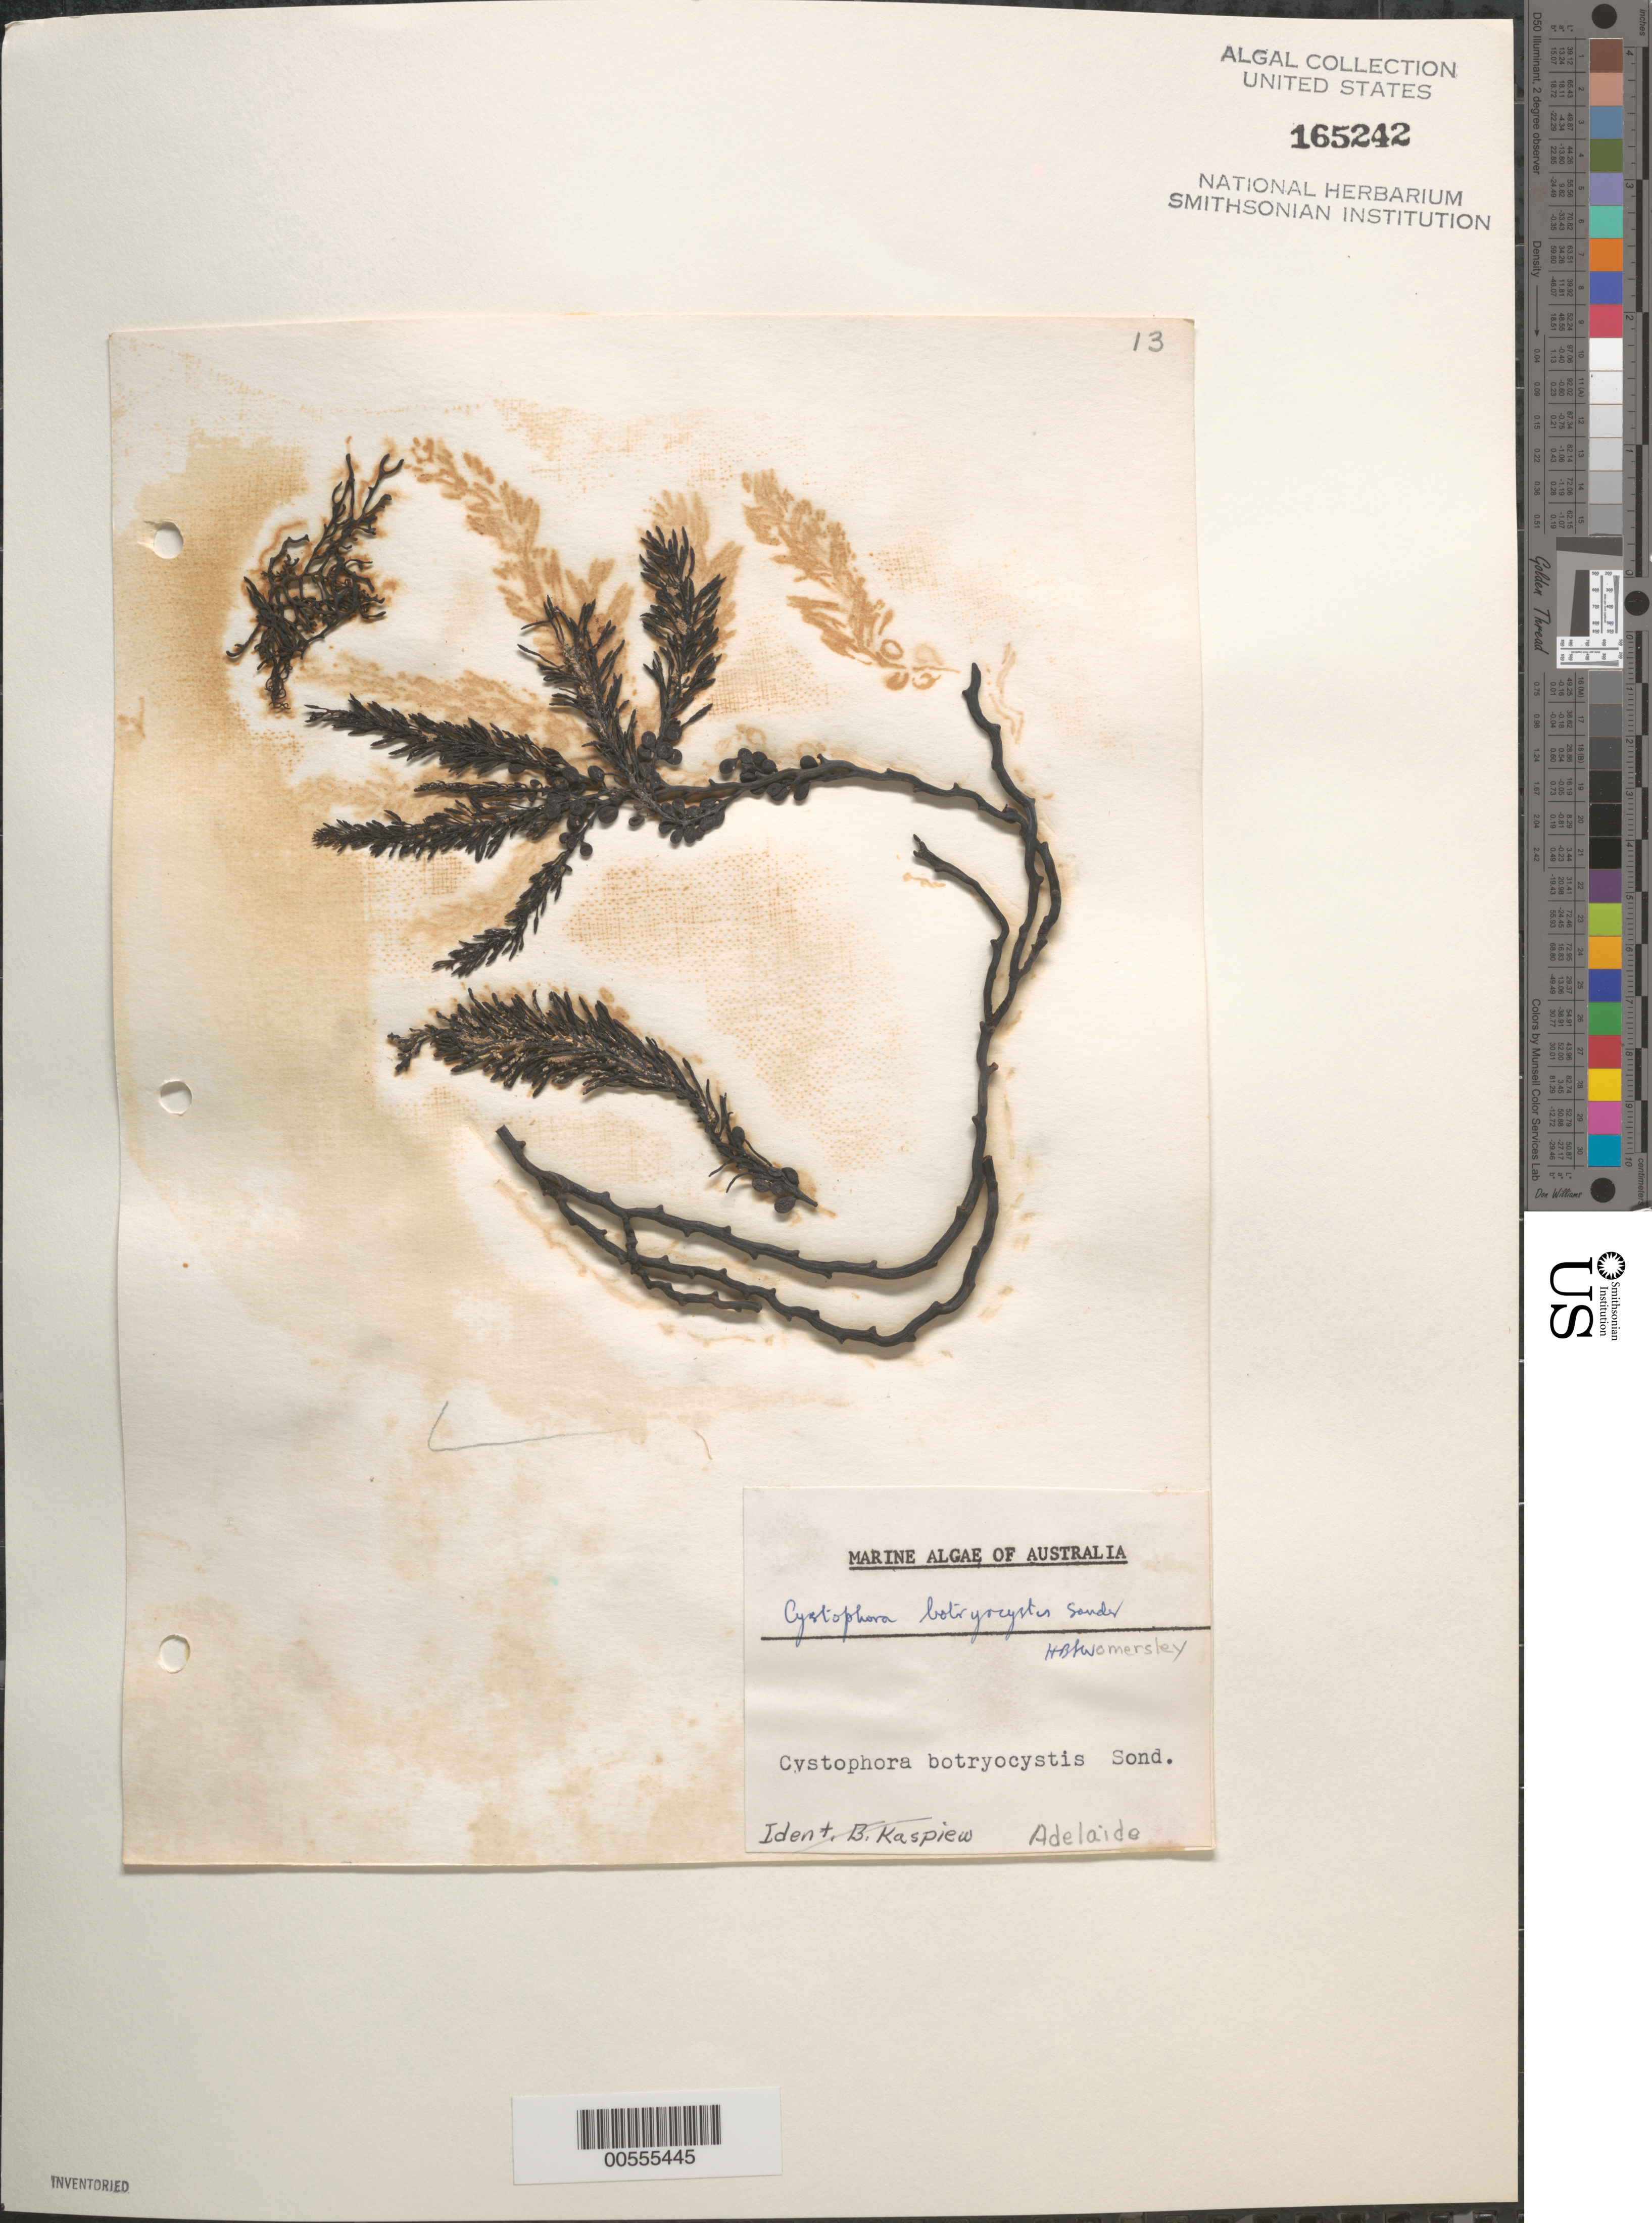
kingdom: Chromista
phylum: Ochrophyta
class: Phaeophyceae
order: Fucales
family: Sargassaceae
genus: Cystophora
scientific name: Cystophora botryocystis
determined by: Womersley, H. B. S.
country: Australia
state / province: South Australia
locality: Adelaide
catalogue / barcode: US 165242